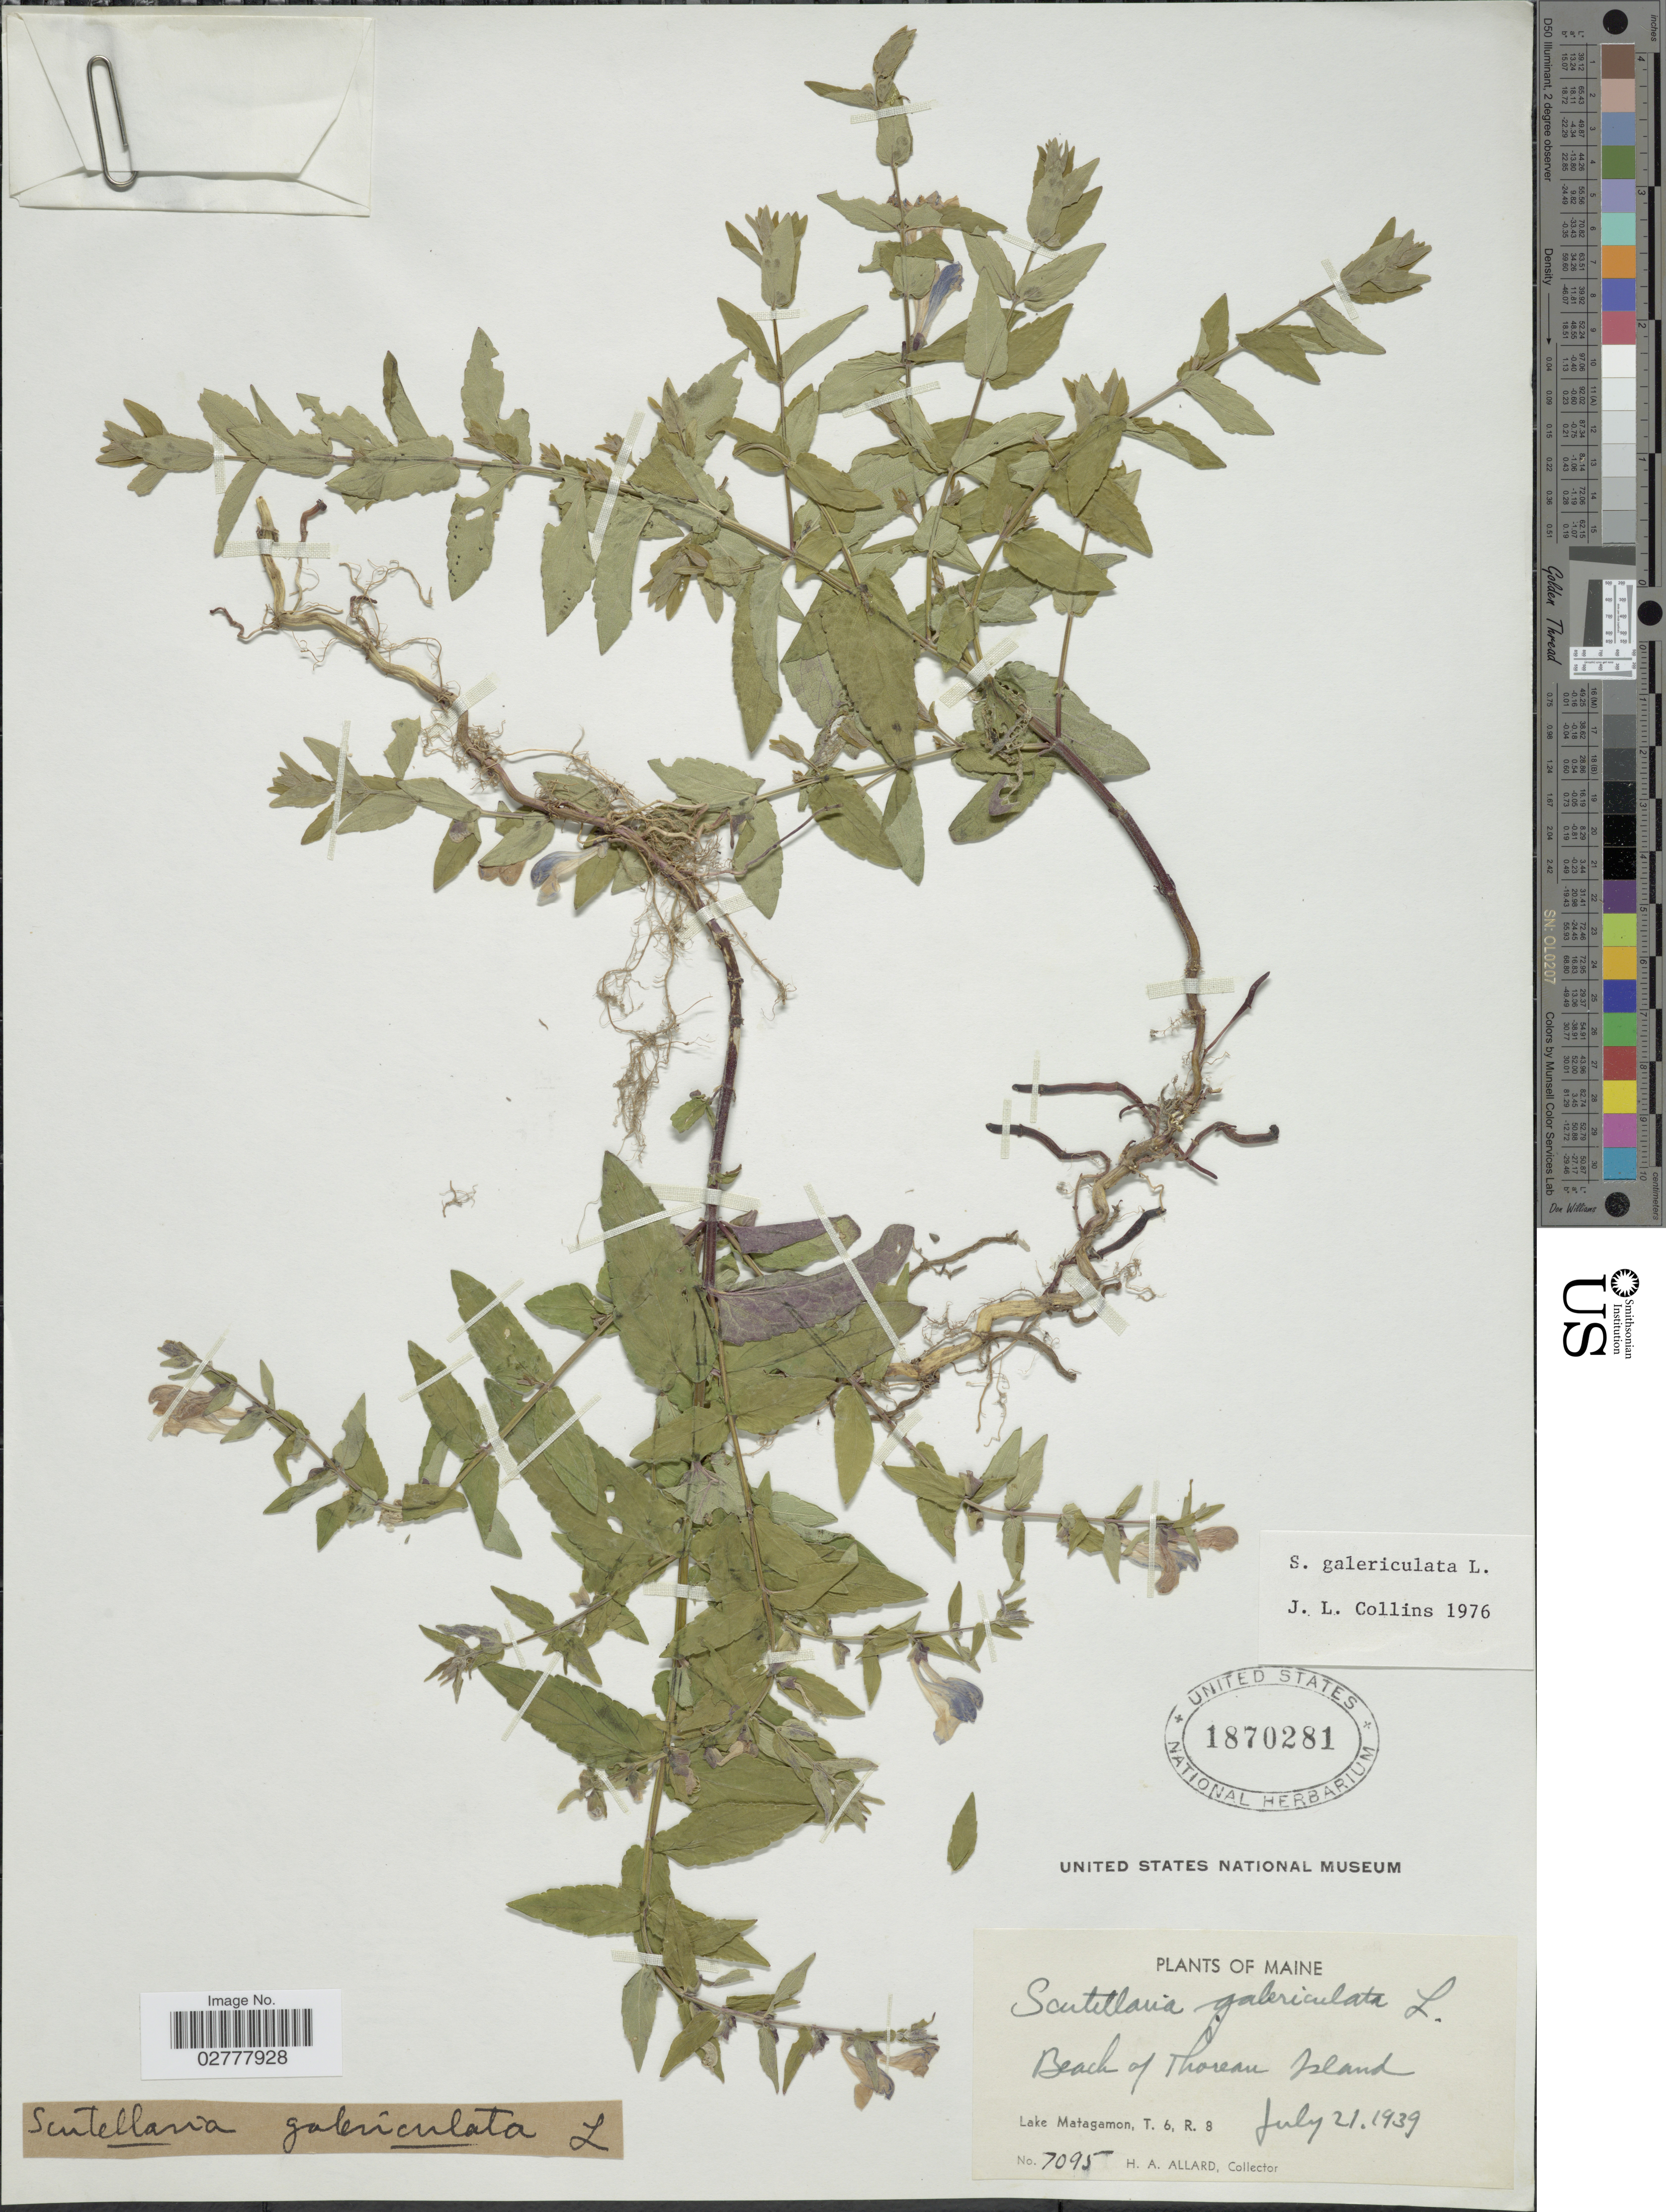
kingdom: Plantae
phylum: Tracheophyta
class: Magnoliopsida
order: Lamiales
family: Lamiaceae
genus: Scutellaria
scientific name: Scutellaria galericulata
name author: L.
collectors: H. A. Allard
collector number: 7095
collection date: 1939-07-21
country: United States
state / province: Maine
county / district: Piscataquis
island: Thoreau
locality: Beach of Thoreau Island. Lake Matagamon, T. 6, R. 8.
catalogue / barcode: US 1870281